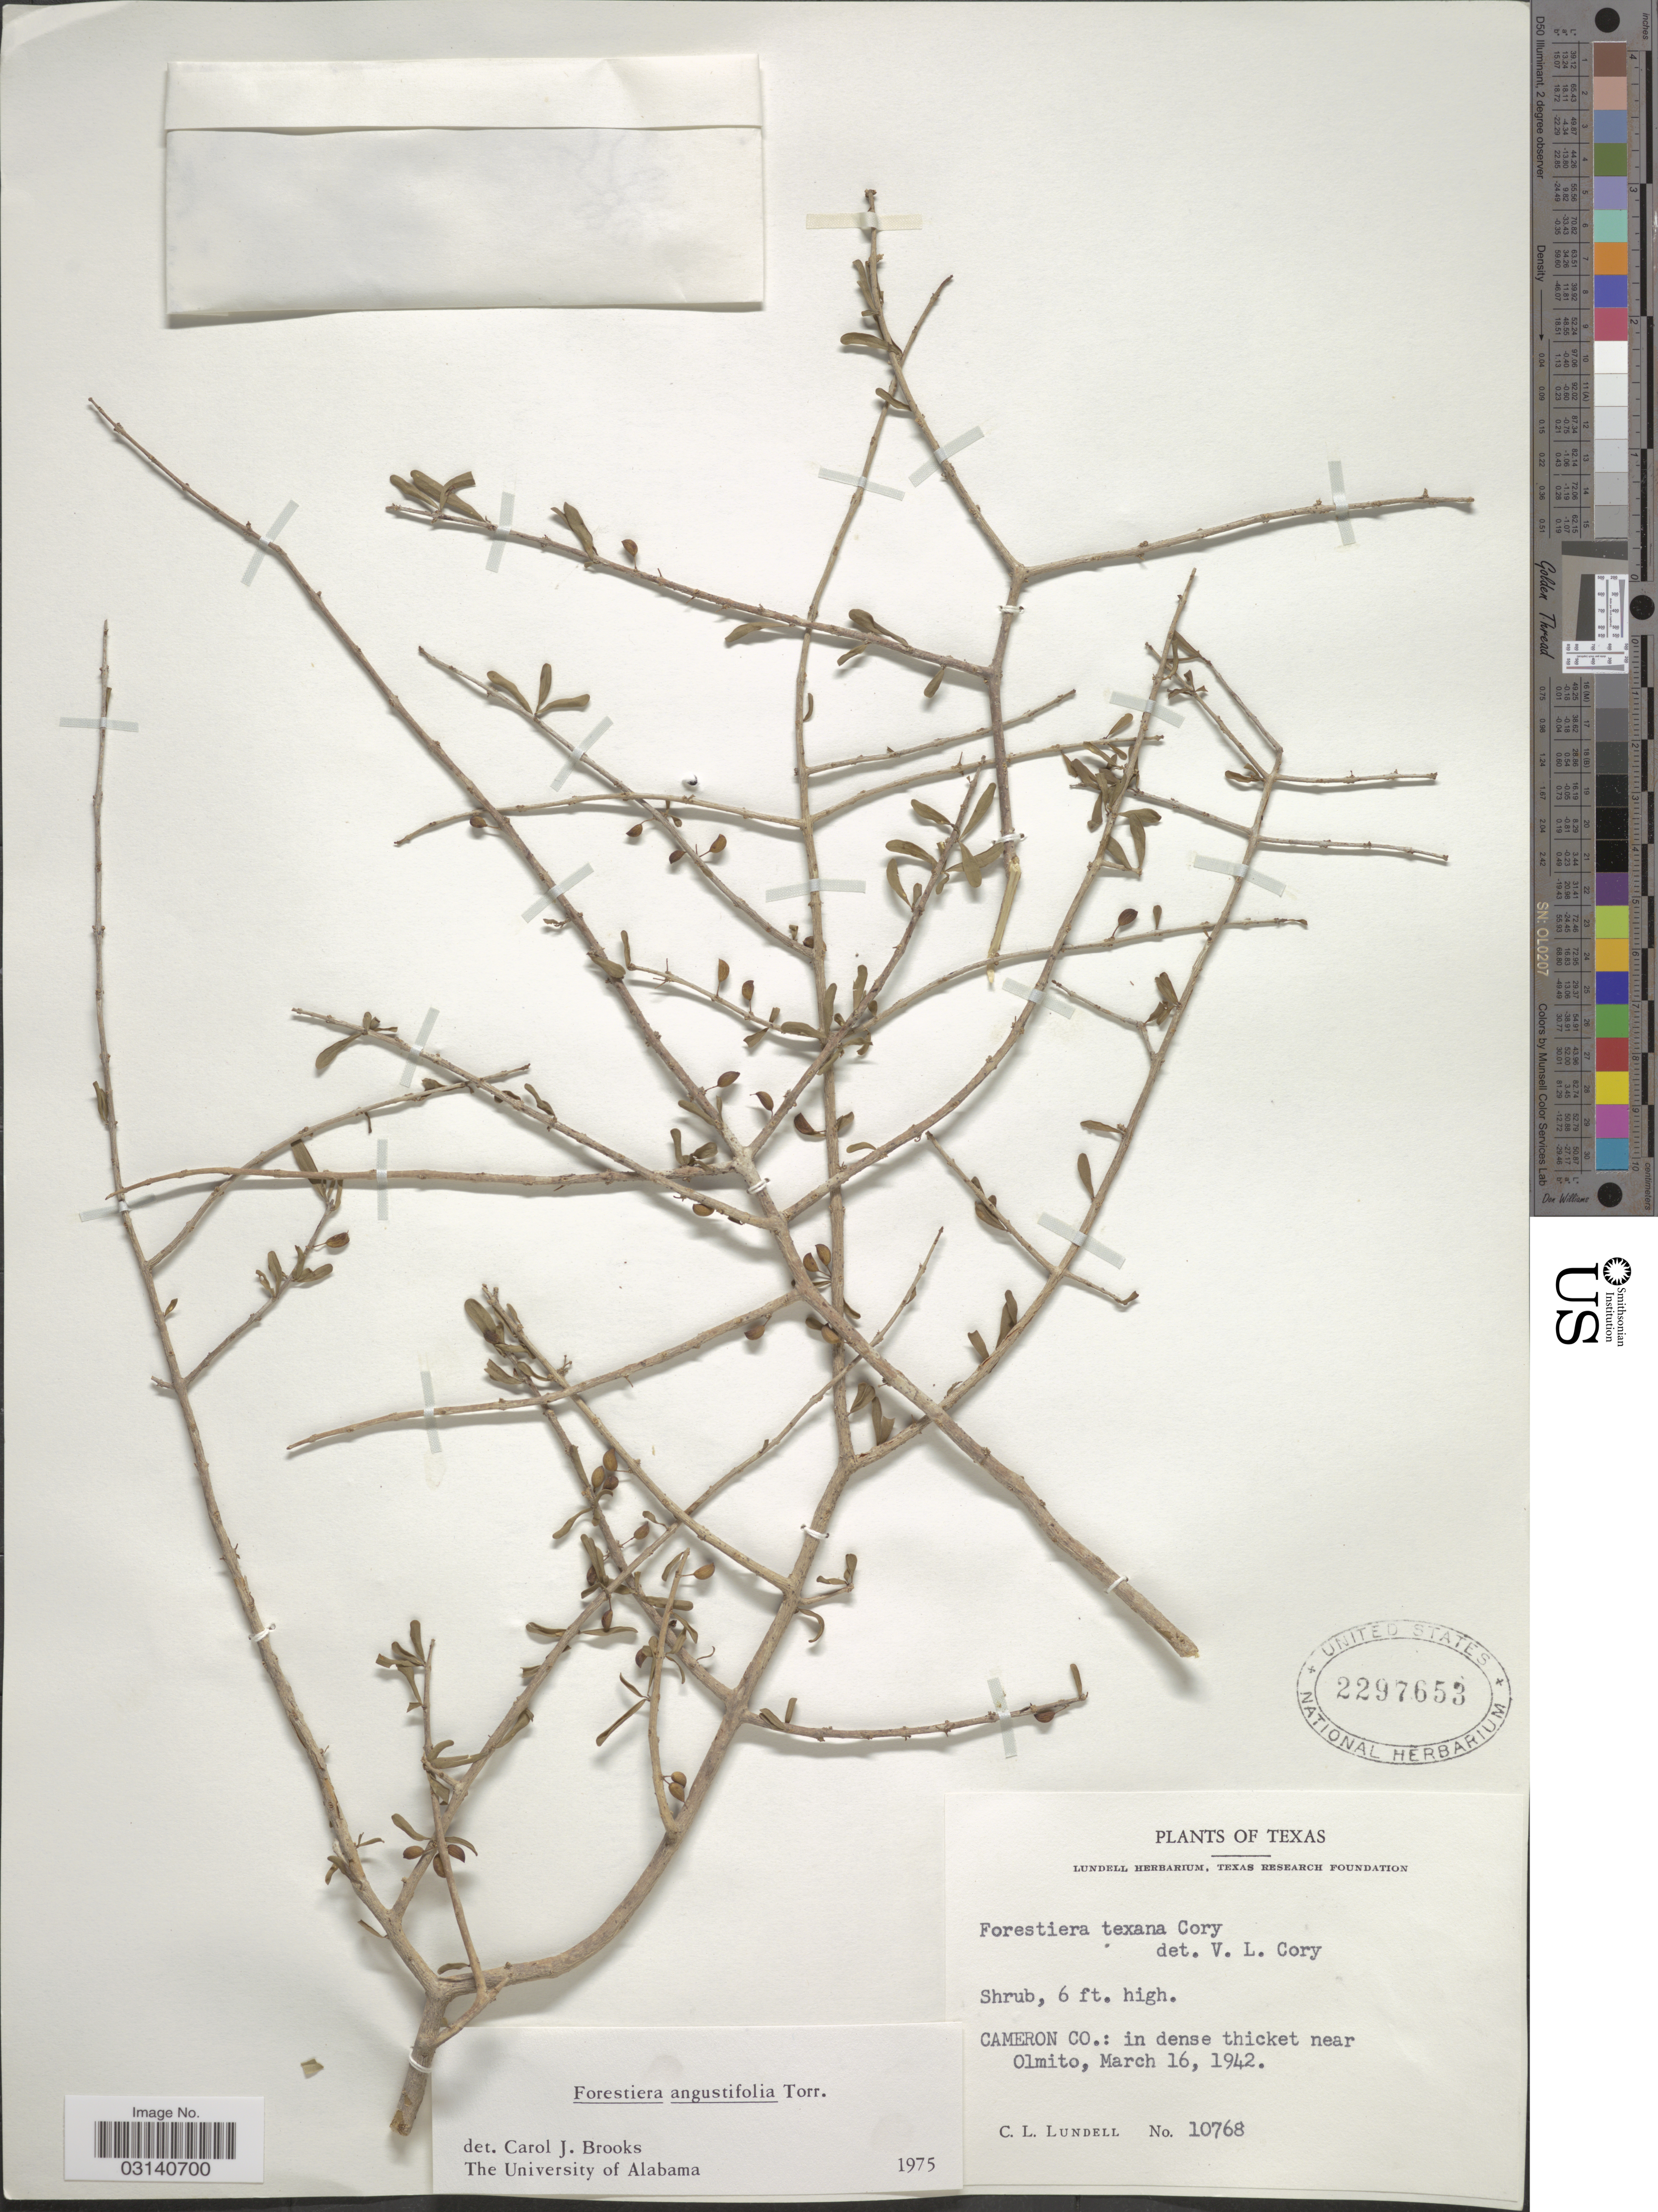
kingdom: Plantae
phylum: Tracheophyta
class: Magnoliopsida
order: Lamiales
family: Oleaceae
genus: Forestiera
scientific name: Forestiera angustifolia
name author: Torr.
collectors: C. L. Lundell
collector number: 10768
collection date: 1942-03-16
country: United States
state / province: Texas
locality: Cameron Co.: in dense thicket near Olmito.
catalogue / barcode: US 2297653